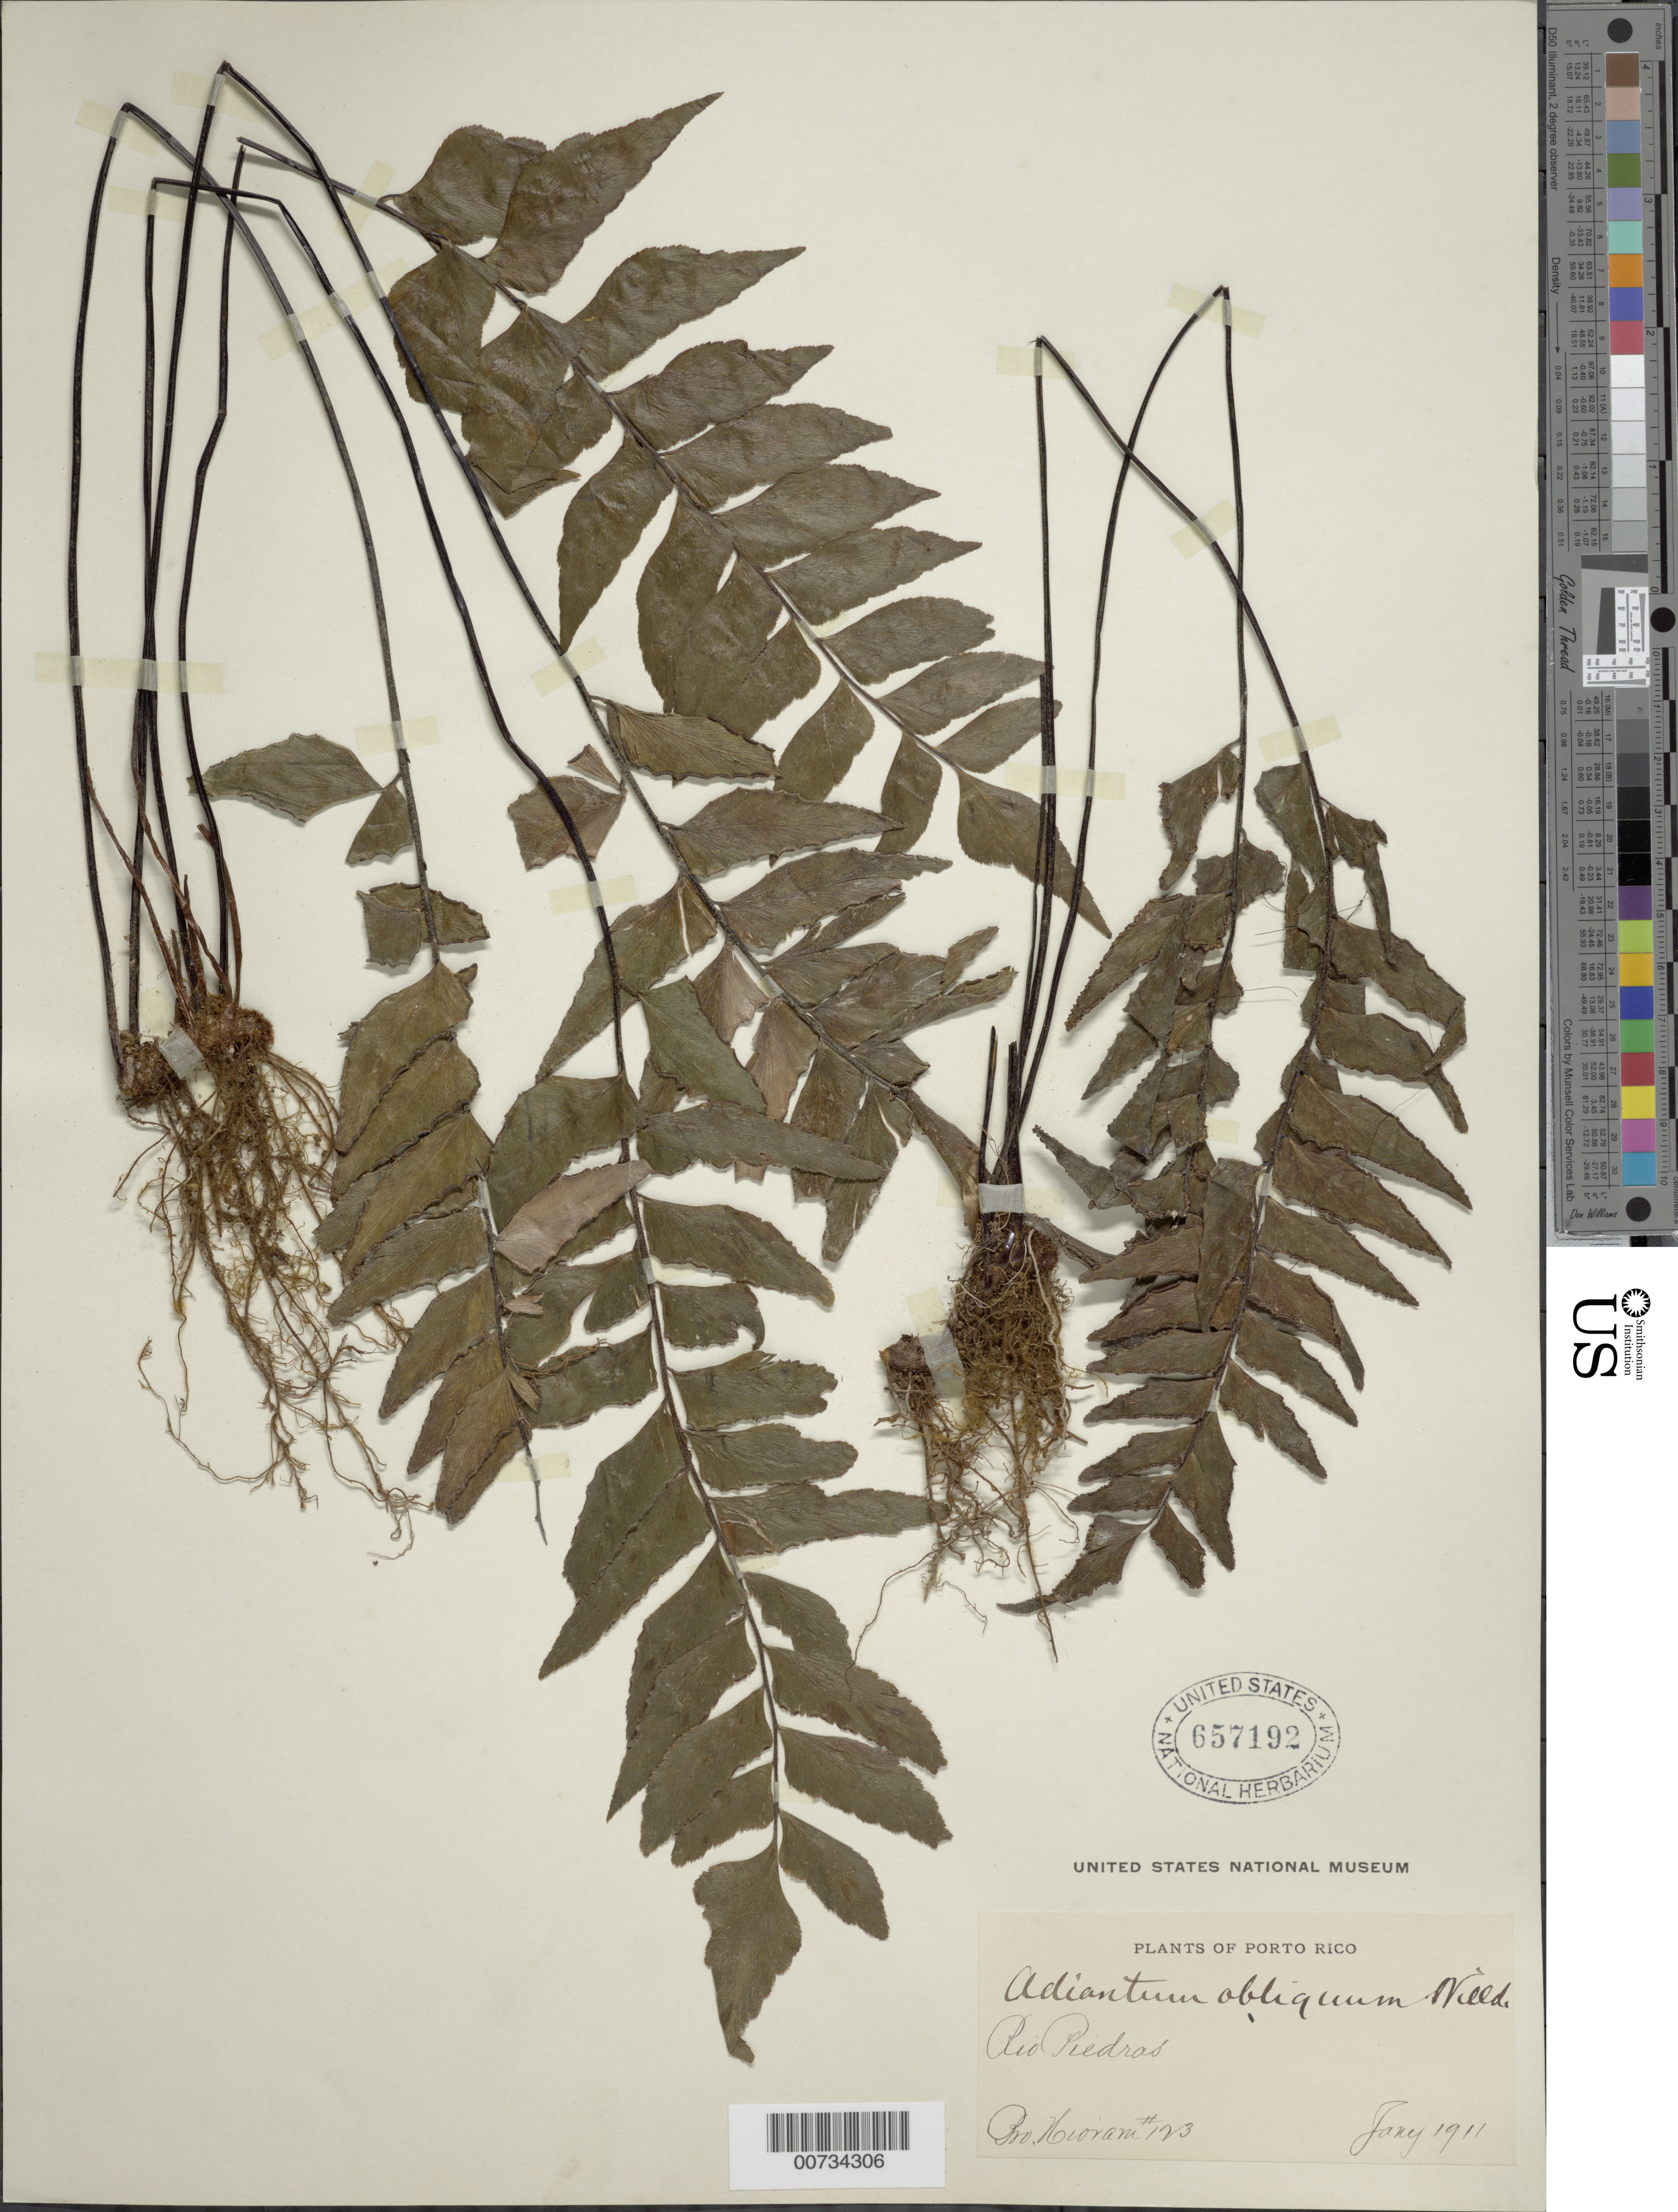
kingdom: Plantae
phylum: Tracheophyta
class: Polypodiopsida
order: Polypodiales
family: Pteridaceae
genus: Adiantum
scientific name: Adiantum obliquum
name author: Willd.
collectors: Bro. Hioram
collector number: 123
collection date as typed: Jan 1911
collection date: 1911-01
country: Puerto Rico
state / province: San Juan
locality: Rio Piedras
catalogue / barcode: US 657192